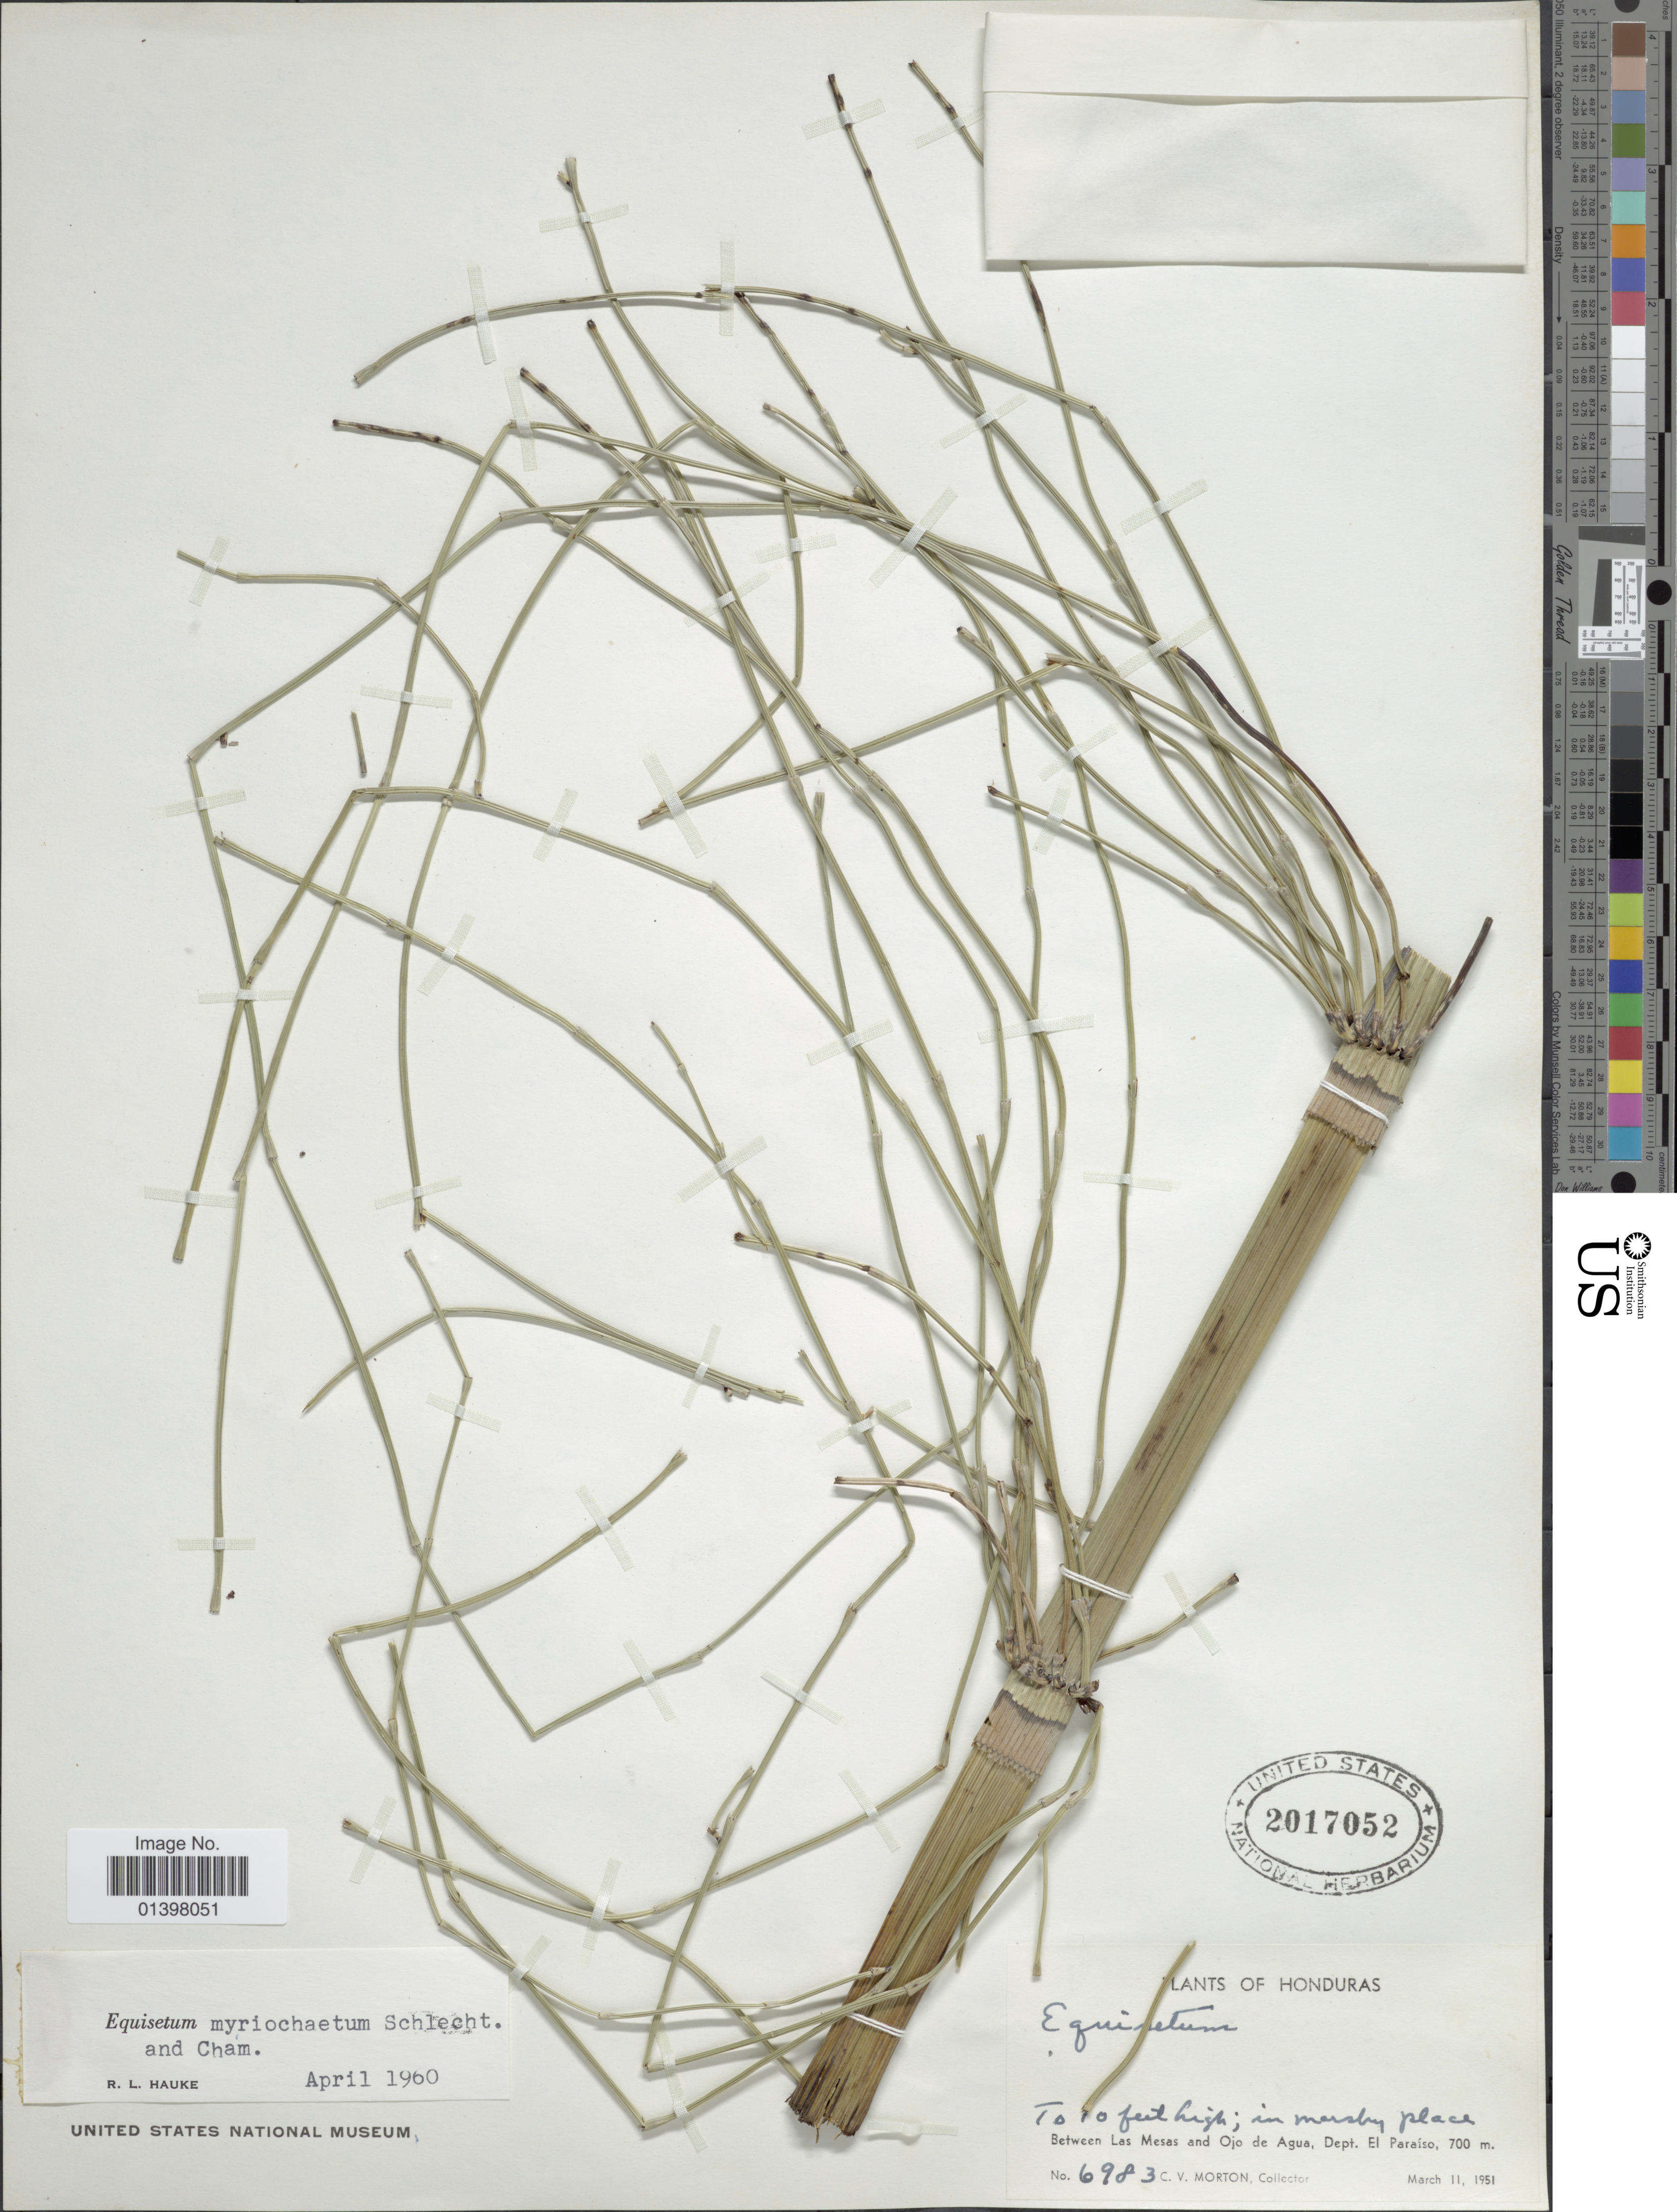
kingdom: Plantae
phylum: Tracheophyta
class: Polypodiopsida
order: Equisetales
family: Equisetaceae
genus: Equisetum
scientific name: Equisetum myriochaetum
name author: Schltdl. & Cham.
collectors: C. V. Morton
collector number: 6983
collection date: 1951-03-11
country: Honduras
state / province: El Paraíso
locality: Between Las Mesas and Ojo de Agua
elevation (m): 700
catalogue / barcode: US 2017052